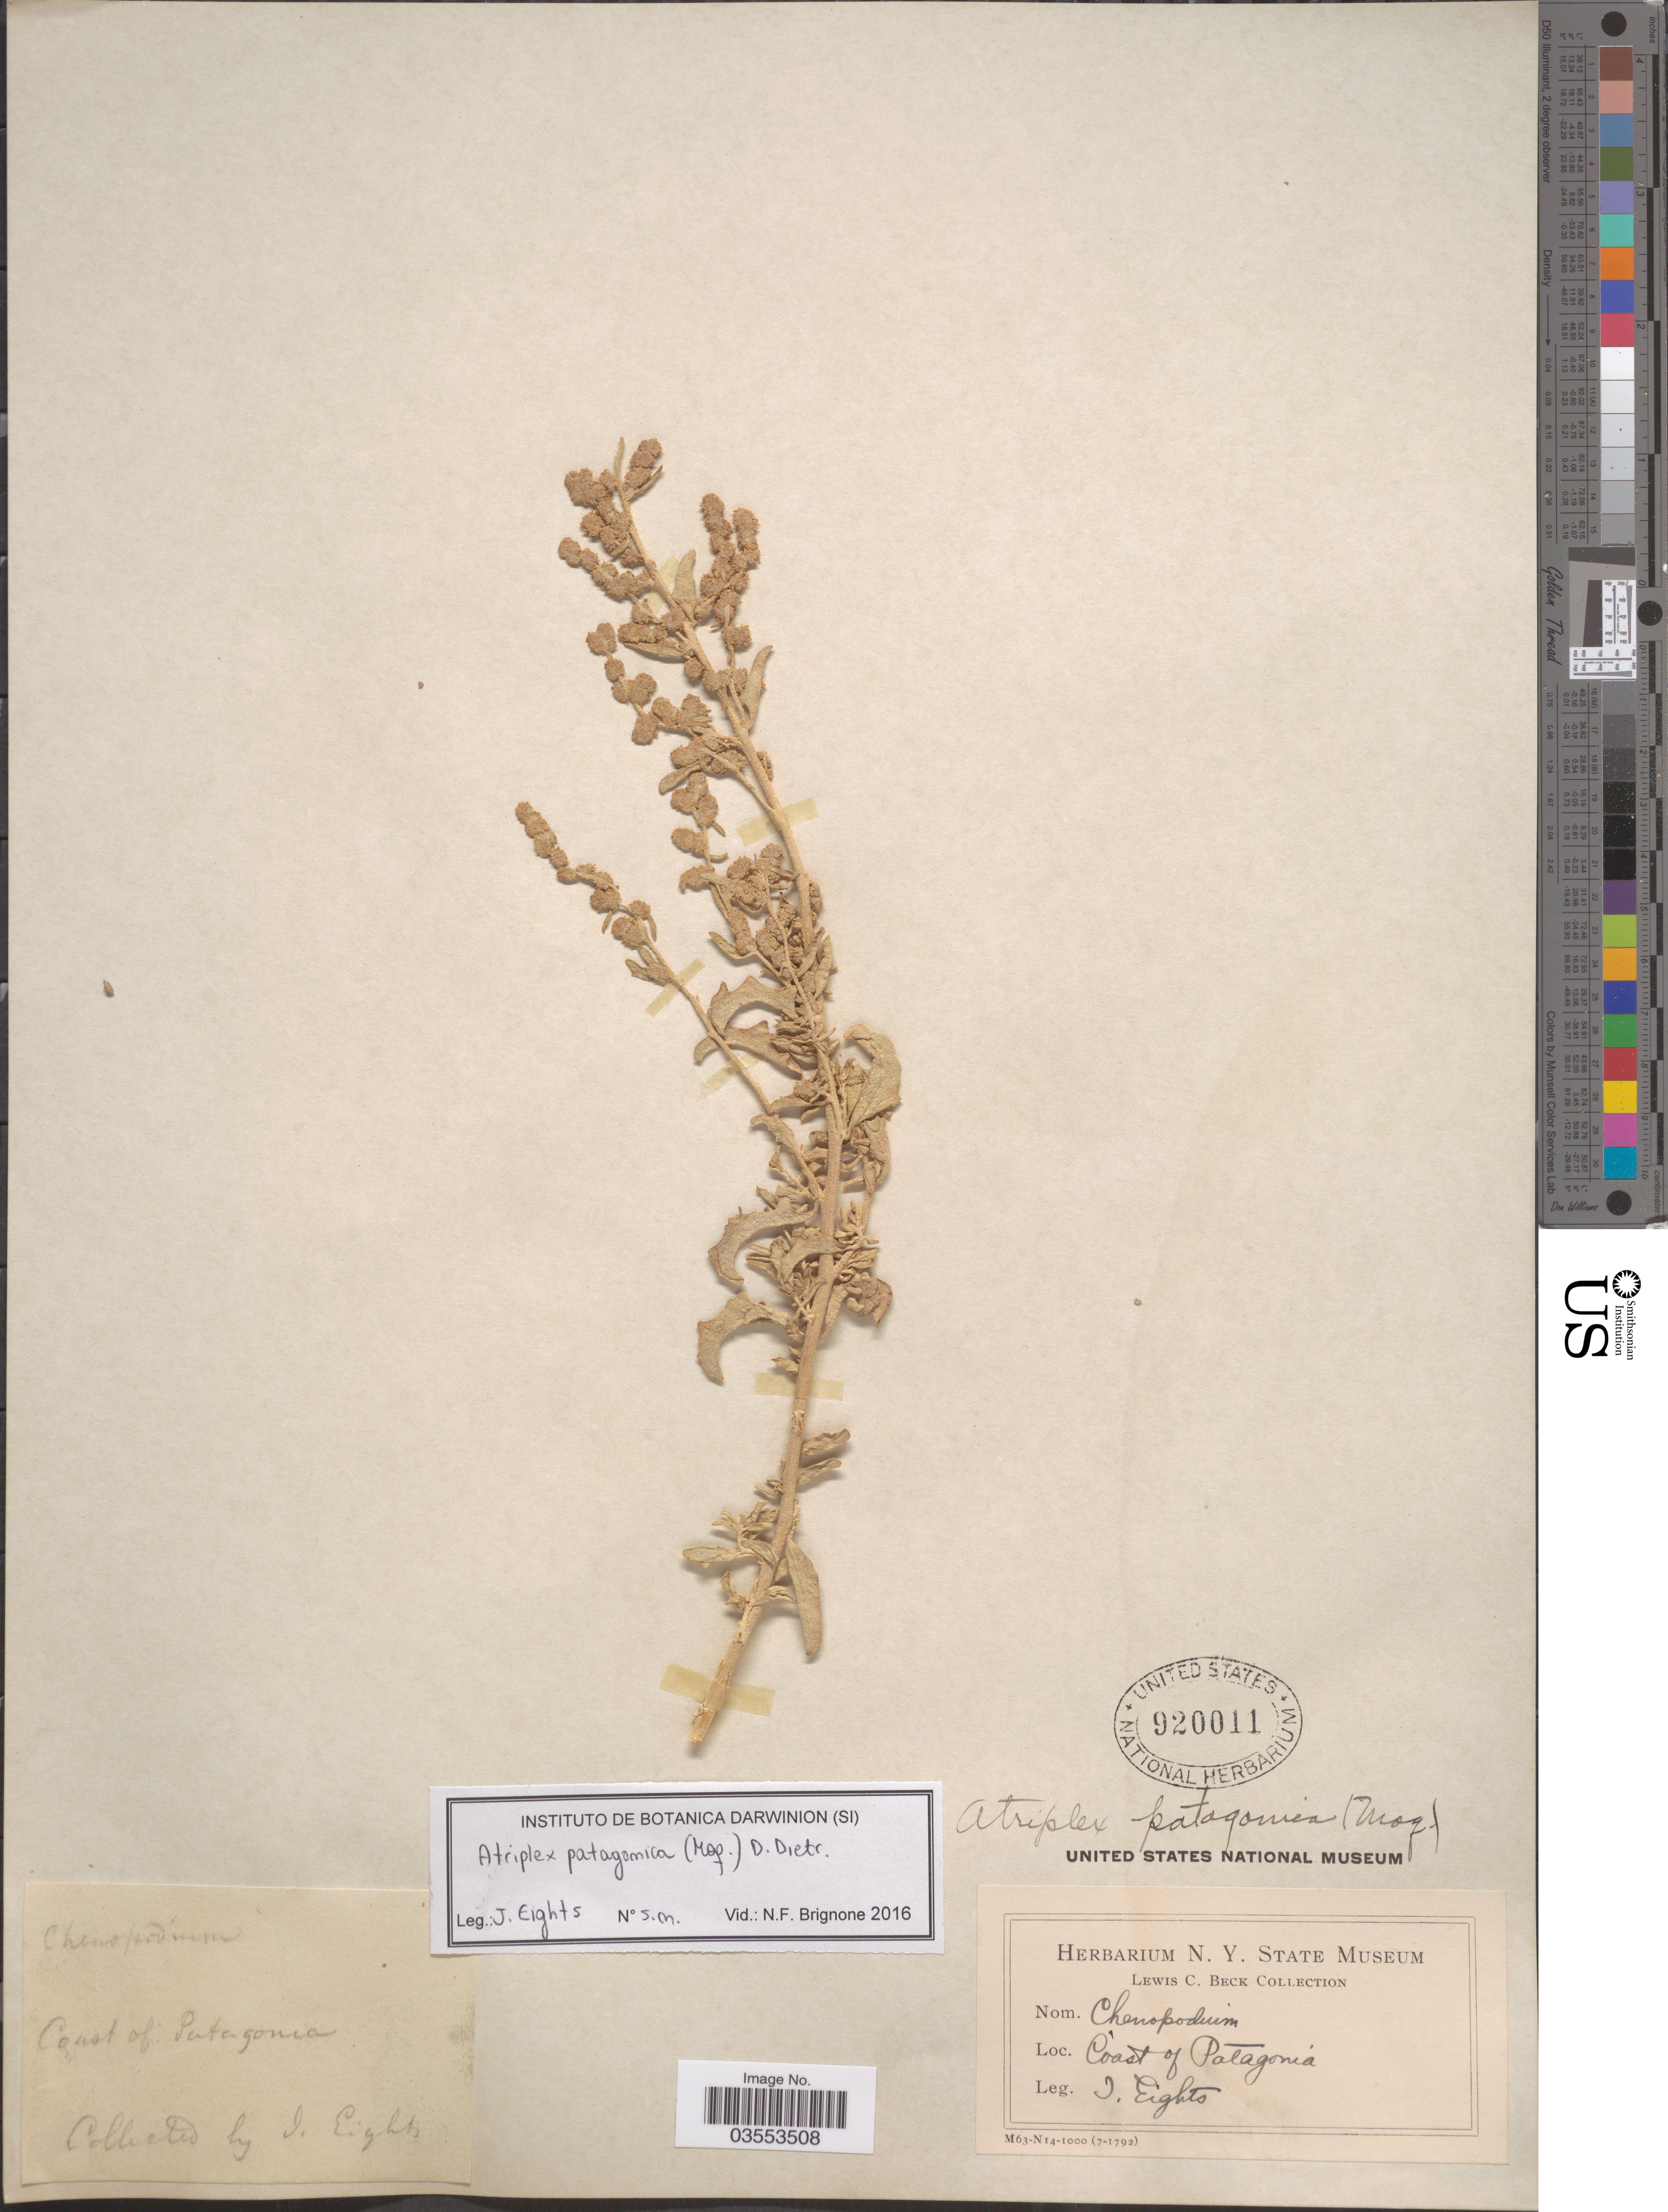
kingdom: Plantae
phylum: Tracheophyta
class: Magnoliopsida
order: Caryophyllales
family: Amaranthaceae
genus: Atriplex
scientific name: Atriplex patagonica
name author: (Moq.) D. Dietr.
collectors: I. Eights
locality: Coast of Patagonia.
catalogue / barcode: US 920011